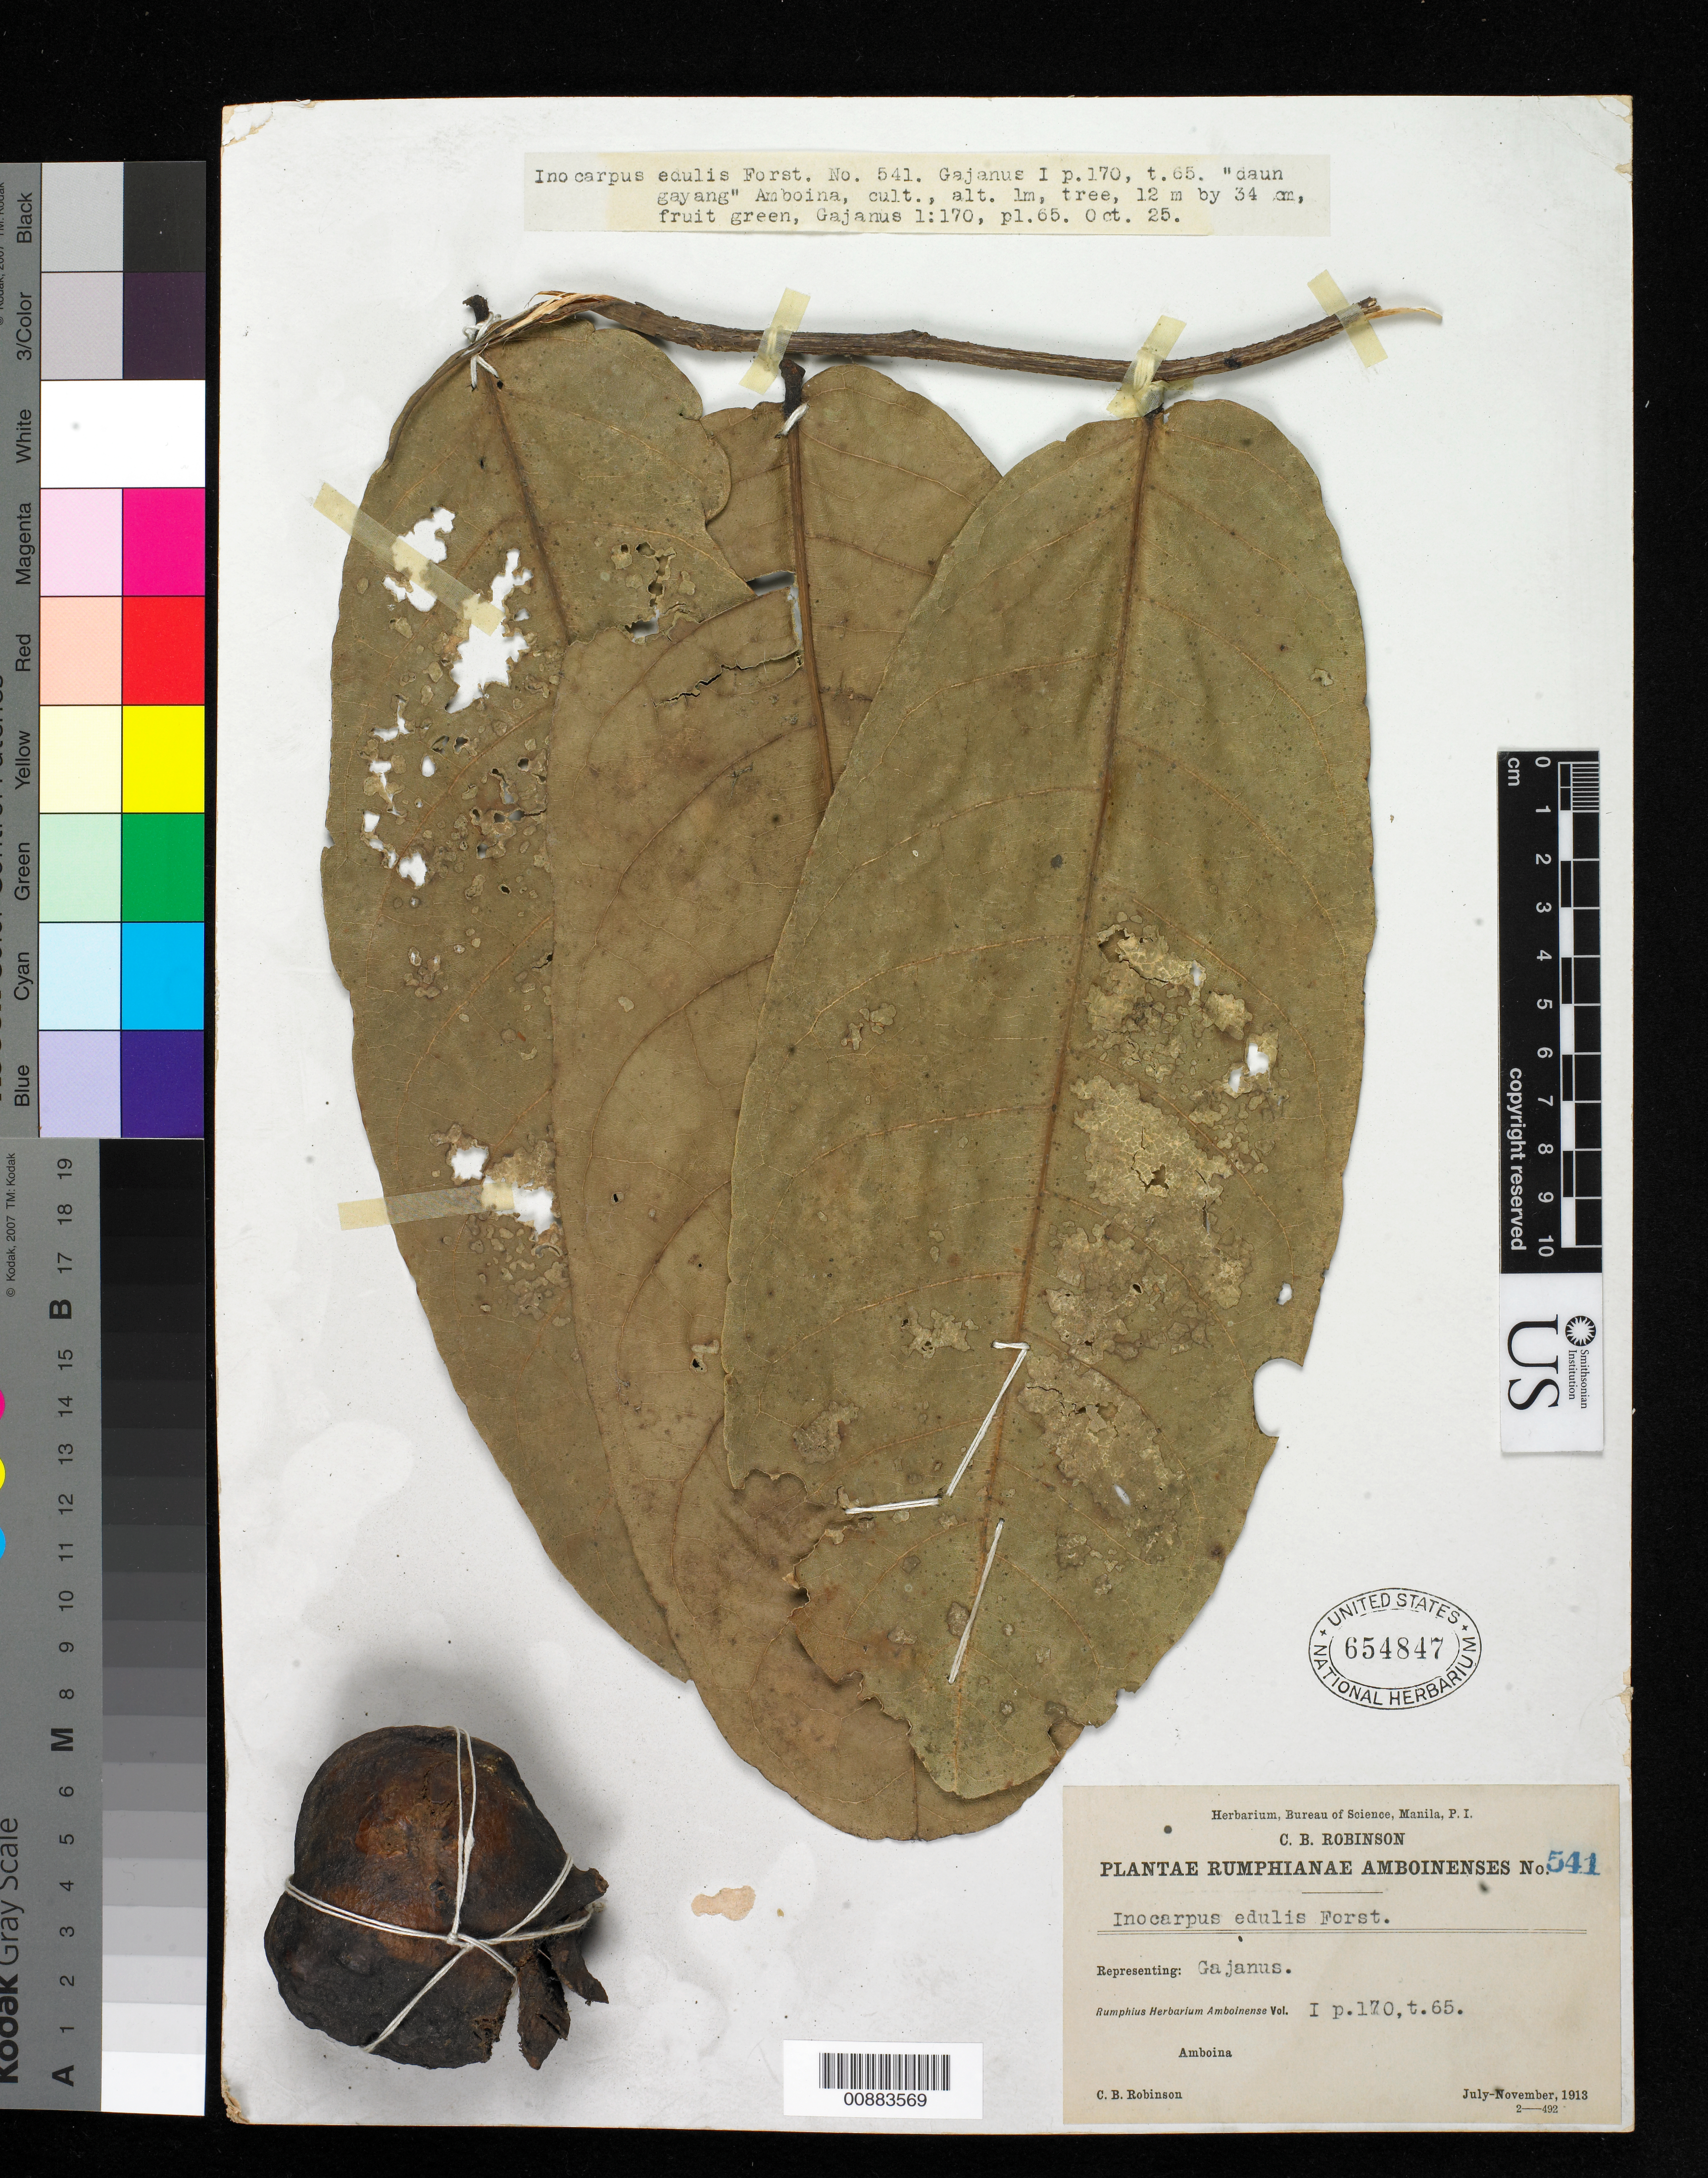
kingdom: Plantae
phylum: Tracheophyta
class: Magnoliopsida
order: Fabales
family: Fabaceae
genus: Inocarpus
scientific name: Inocarpus fagifer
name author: (Parkinson) Fosberg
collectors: C. Robinson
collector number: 541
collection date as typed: Jul 1913 to Nov 1913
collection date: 1913-07/1913-11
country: Indonesia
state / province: Maluku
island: Amboina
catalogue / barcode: US 654847